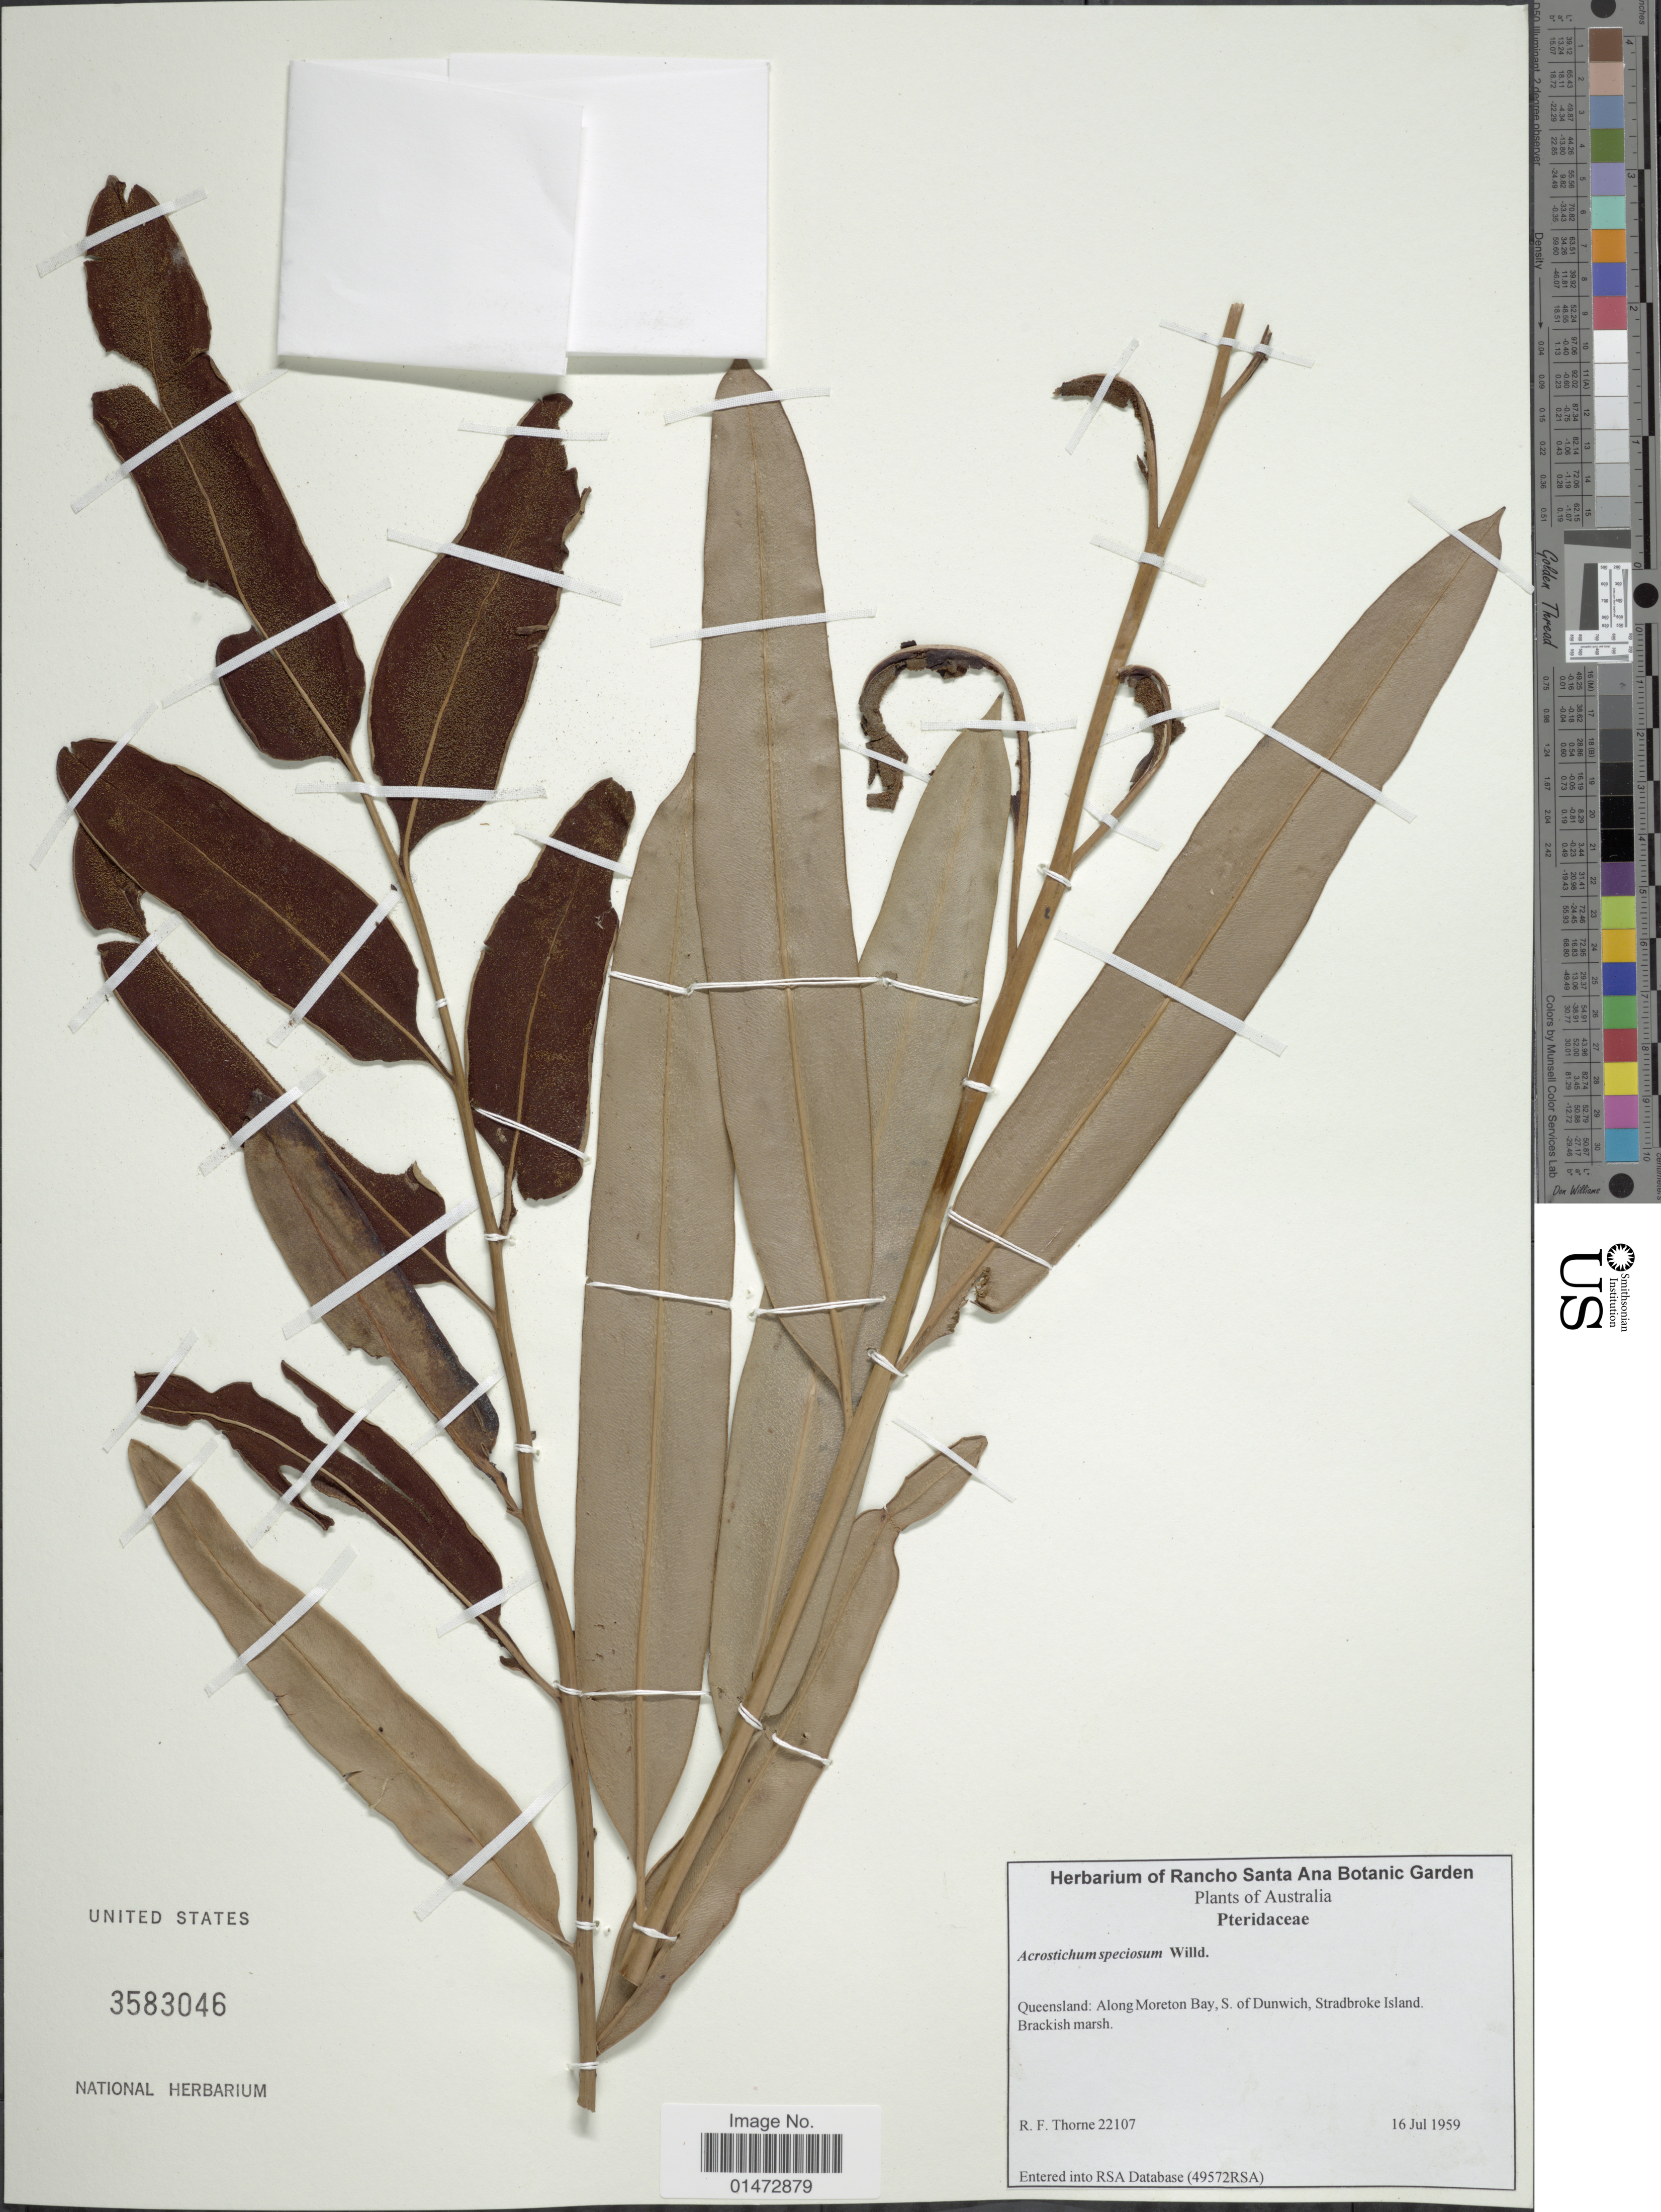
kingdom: Plantae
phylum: Tracheophyta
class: Polypodiopsida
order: Polypodiales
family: Pteridaceae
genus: Acrostichum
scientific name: Acrostichum aureum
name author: L.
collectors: R. F. Thorne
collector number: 22107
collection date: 1959-07-16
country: Australia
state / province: Queensland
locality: Along Moreton Bay, S. of Dunwich, Stradbroke Island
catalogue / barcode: US 3583046